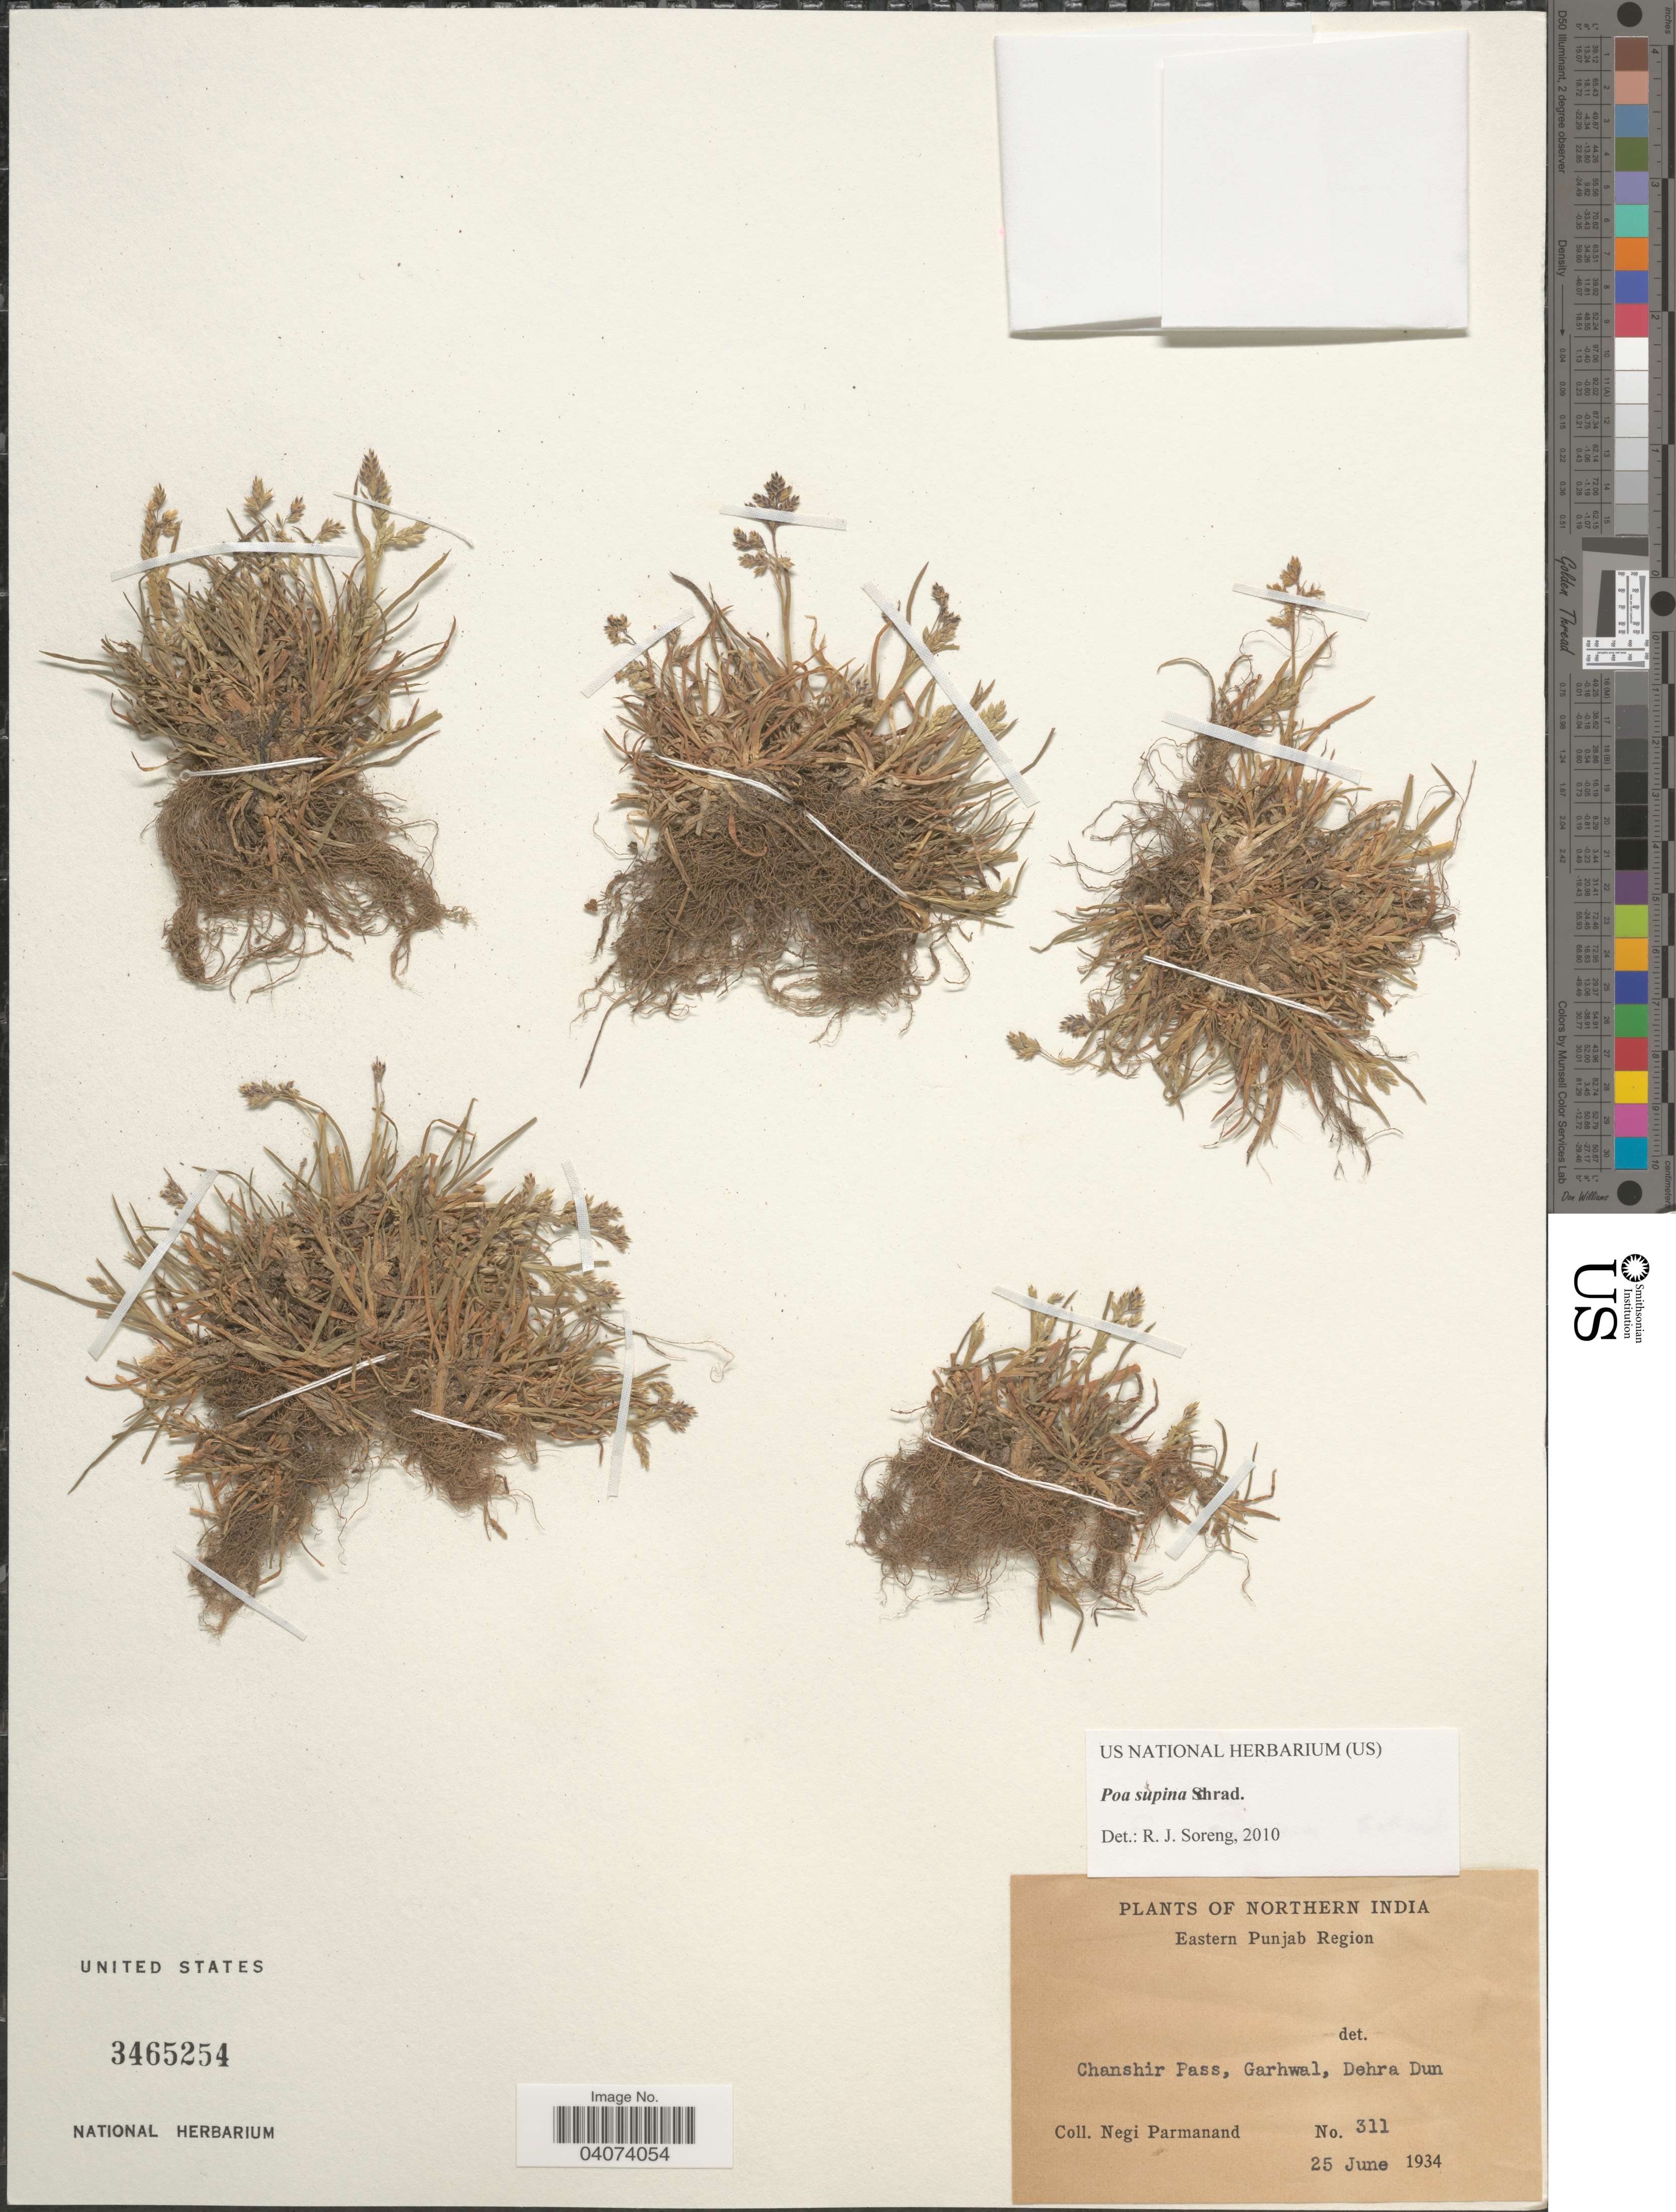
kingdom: Plantae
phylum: Tracheophyta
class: Liliopsida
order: Poales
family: Poaceae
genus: Poa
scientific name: Poa supina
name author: Schrad.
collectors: N. Parmanand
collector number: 311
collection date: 1934-06-25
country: India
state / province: Punjab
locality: Northern India. Eastern Punjab Region. Chanshir Pass, Garhwal, Dehra Dun.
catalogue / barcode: US 3465254